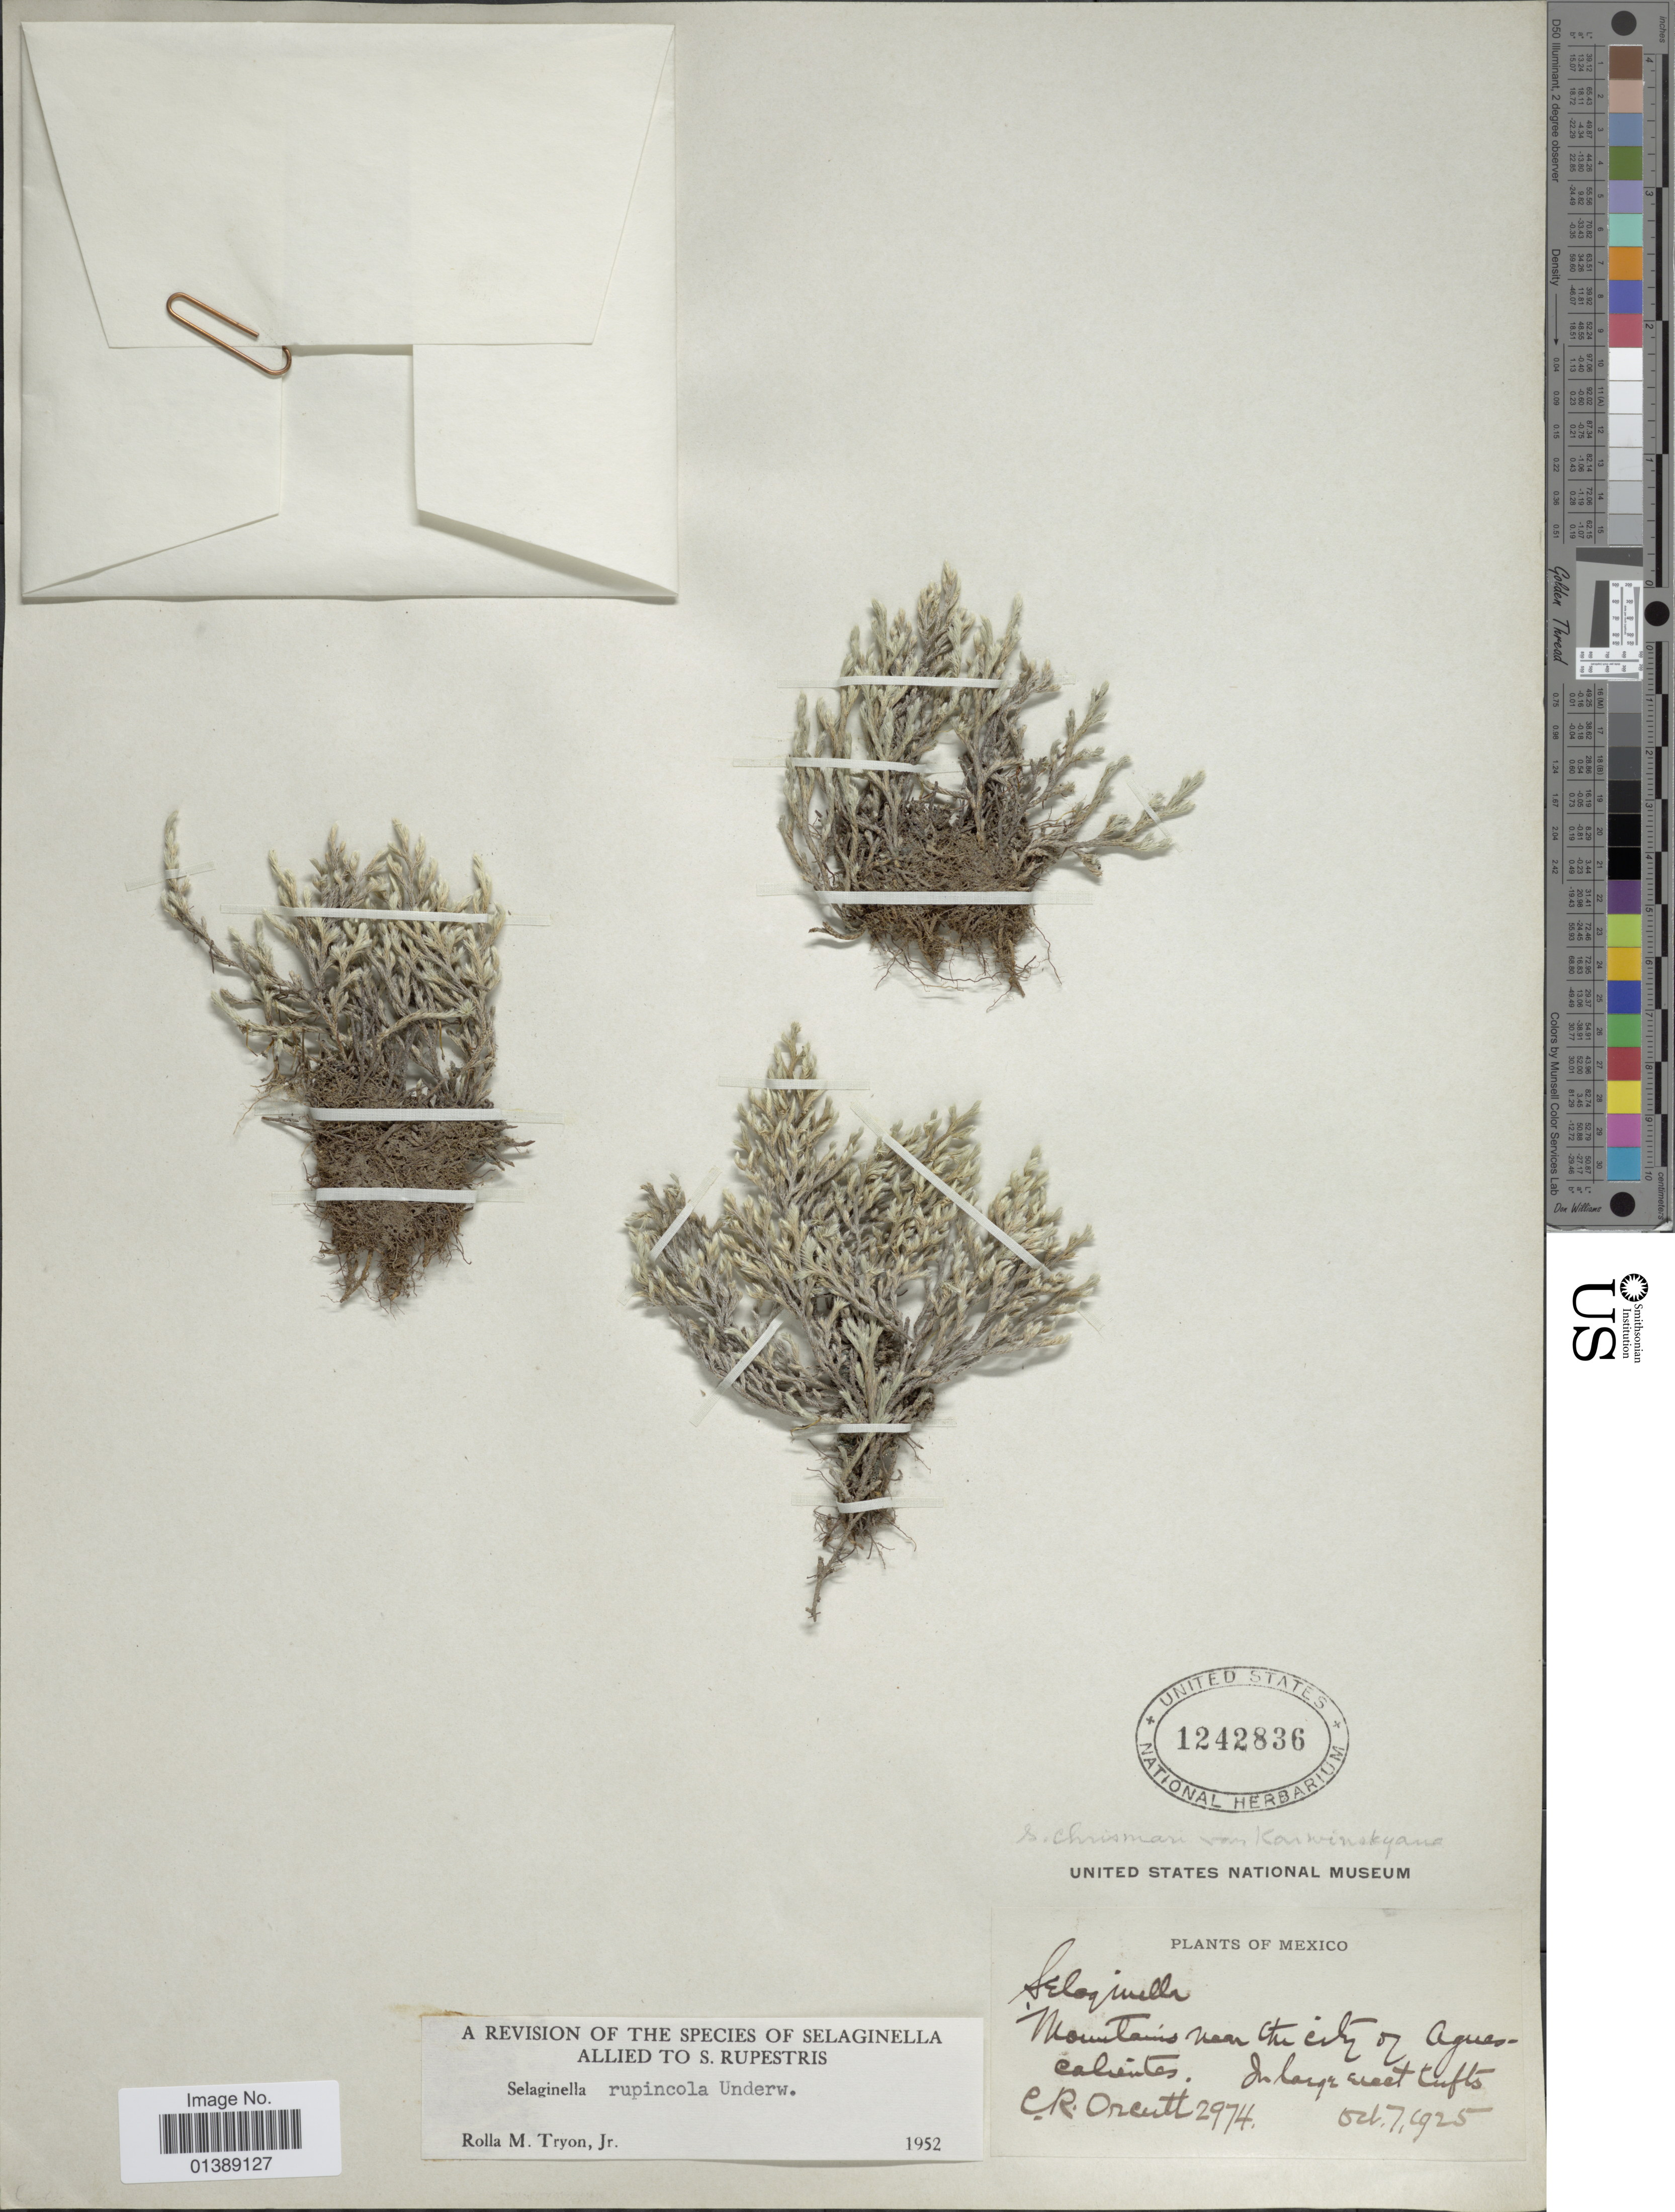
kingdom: Plantae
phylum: Tracheophyta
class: Lycopodiopsida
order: Selaginellales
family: Selaginellaceae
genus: Selaginella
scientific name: Selaginella rupincola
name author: Underw.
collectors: C. R. Orcutt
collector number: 2974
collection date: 1925-10-07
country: Mexico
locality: Mountains near the city of Aguascalientes.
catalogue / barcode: US 1242836